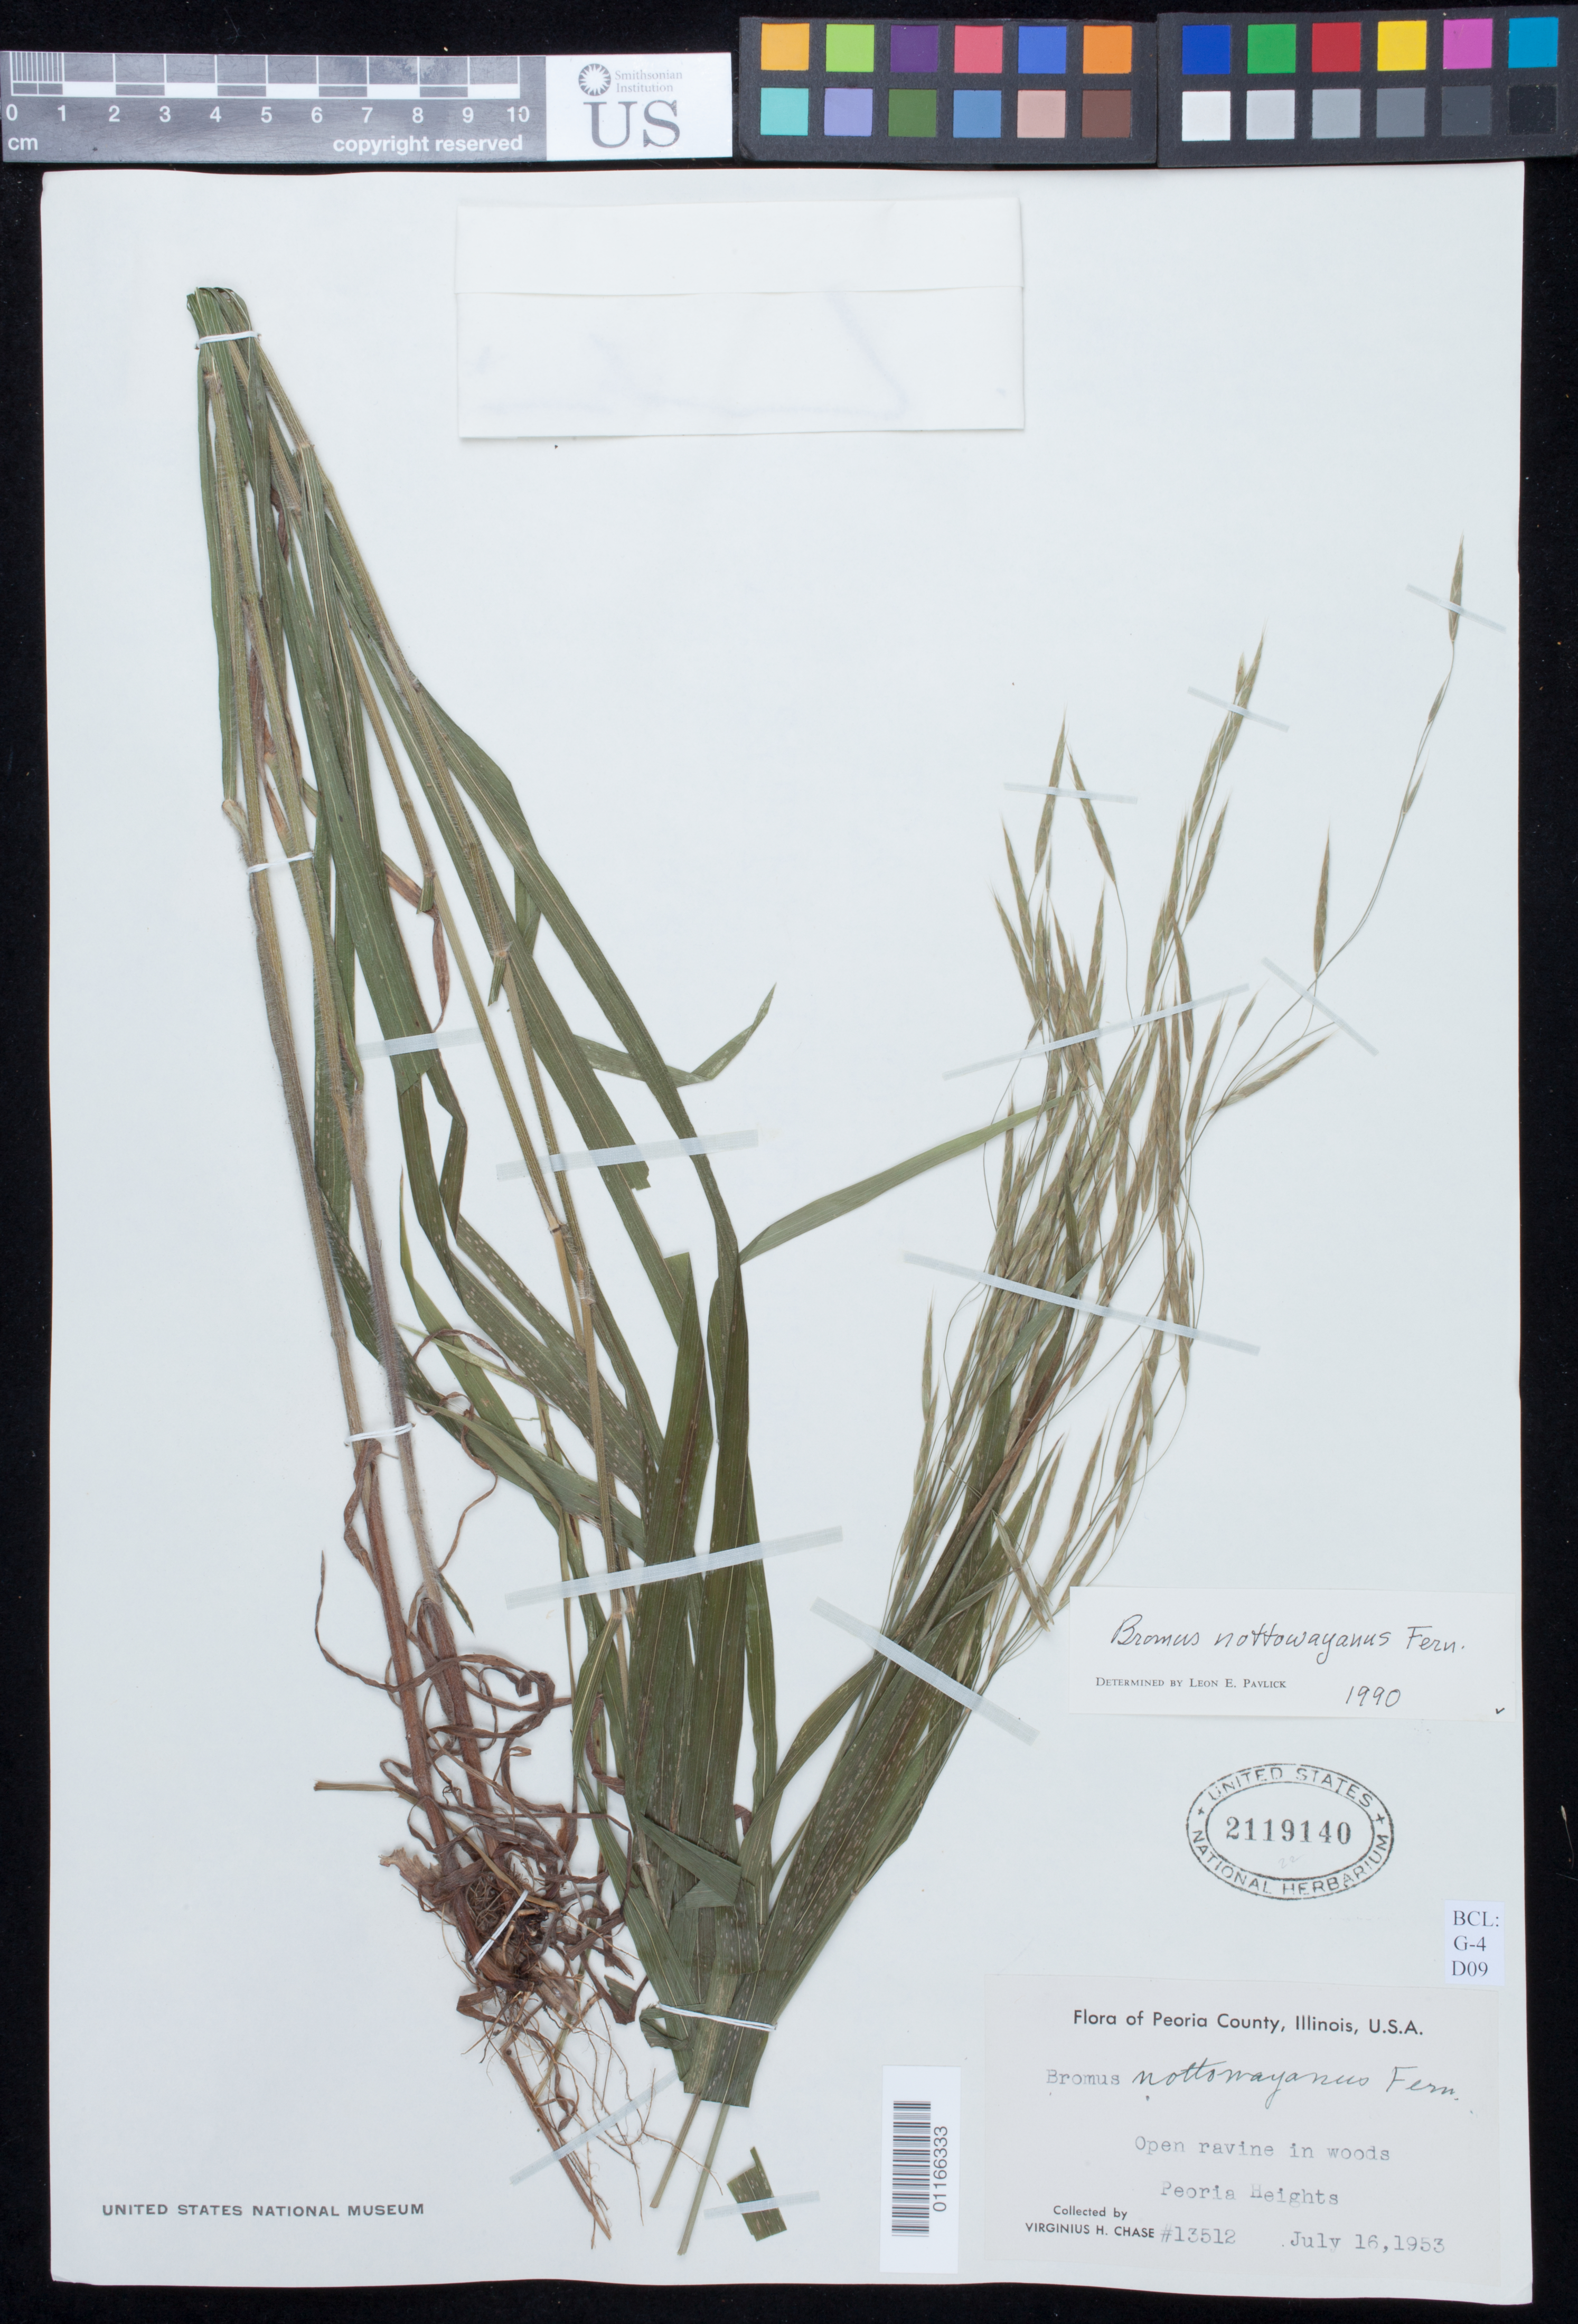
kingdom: Plantae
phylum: Tracheophyta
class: Liliopsida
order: Poales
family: Poaceae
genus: Bromus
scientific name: Bromus nottawayanus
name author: Fernald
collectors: V. H. Chase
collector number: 13512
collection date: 1953-07-16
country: United States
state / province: Illinois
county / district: Peoria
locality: Peoria Heights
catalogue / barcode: US 2119140